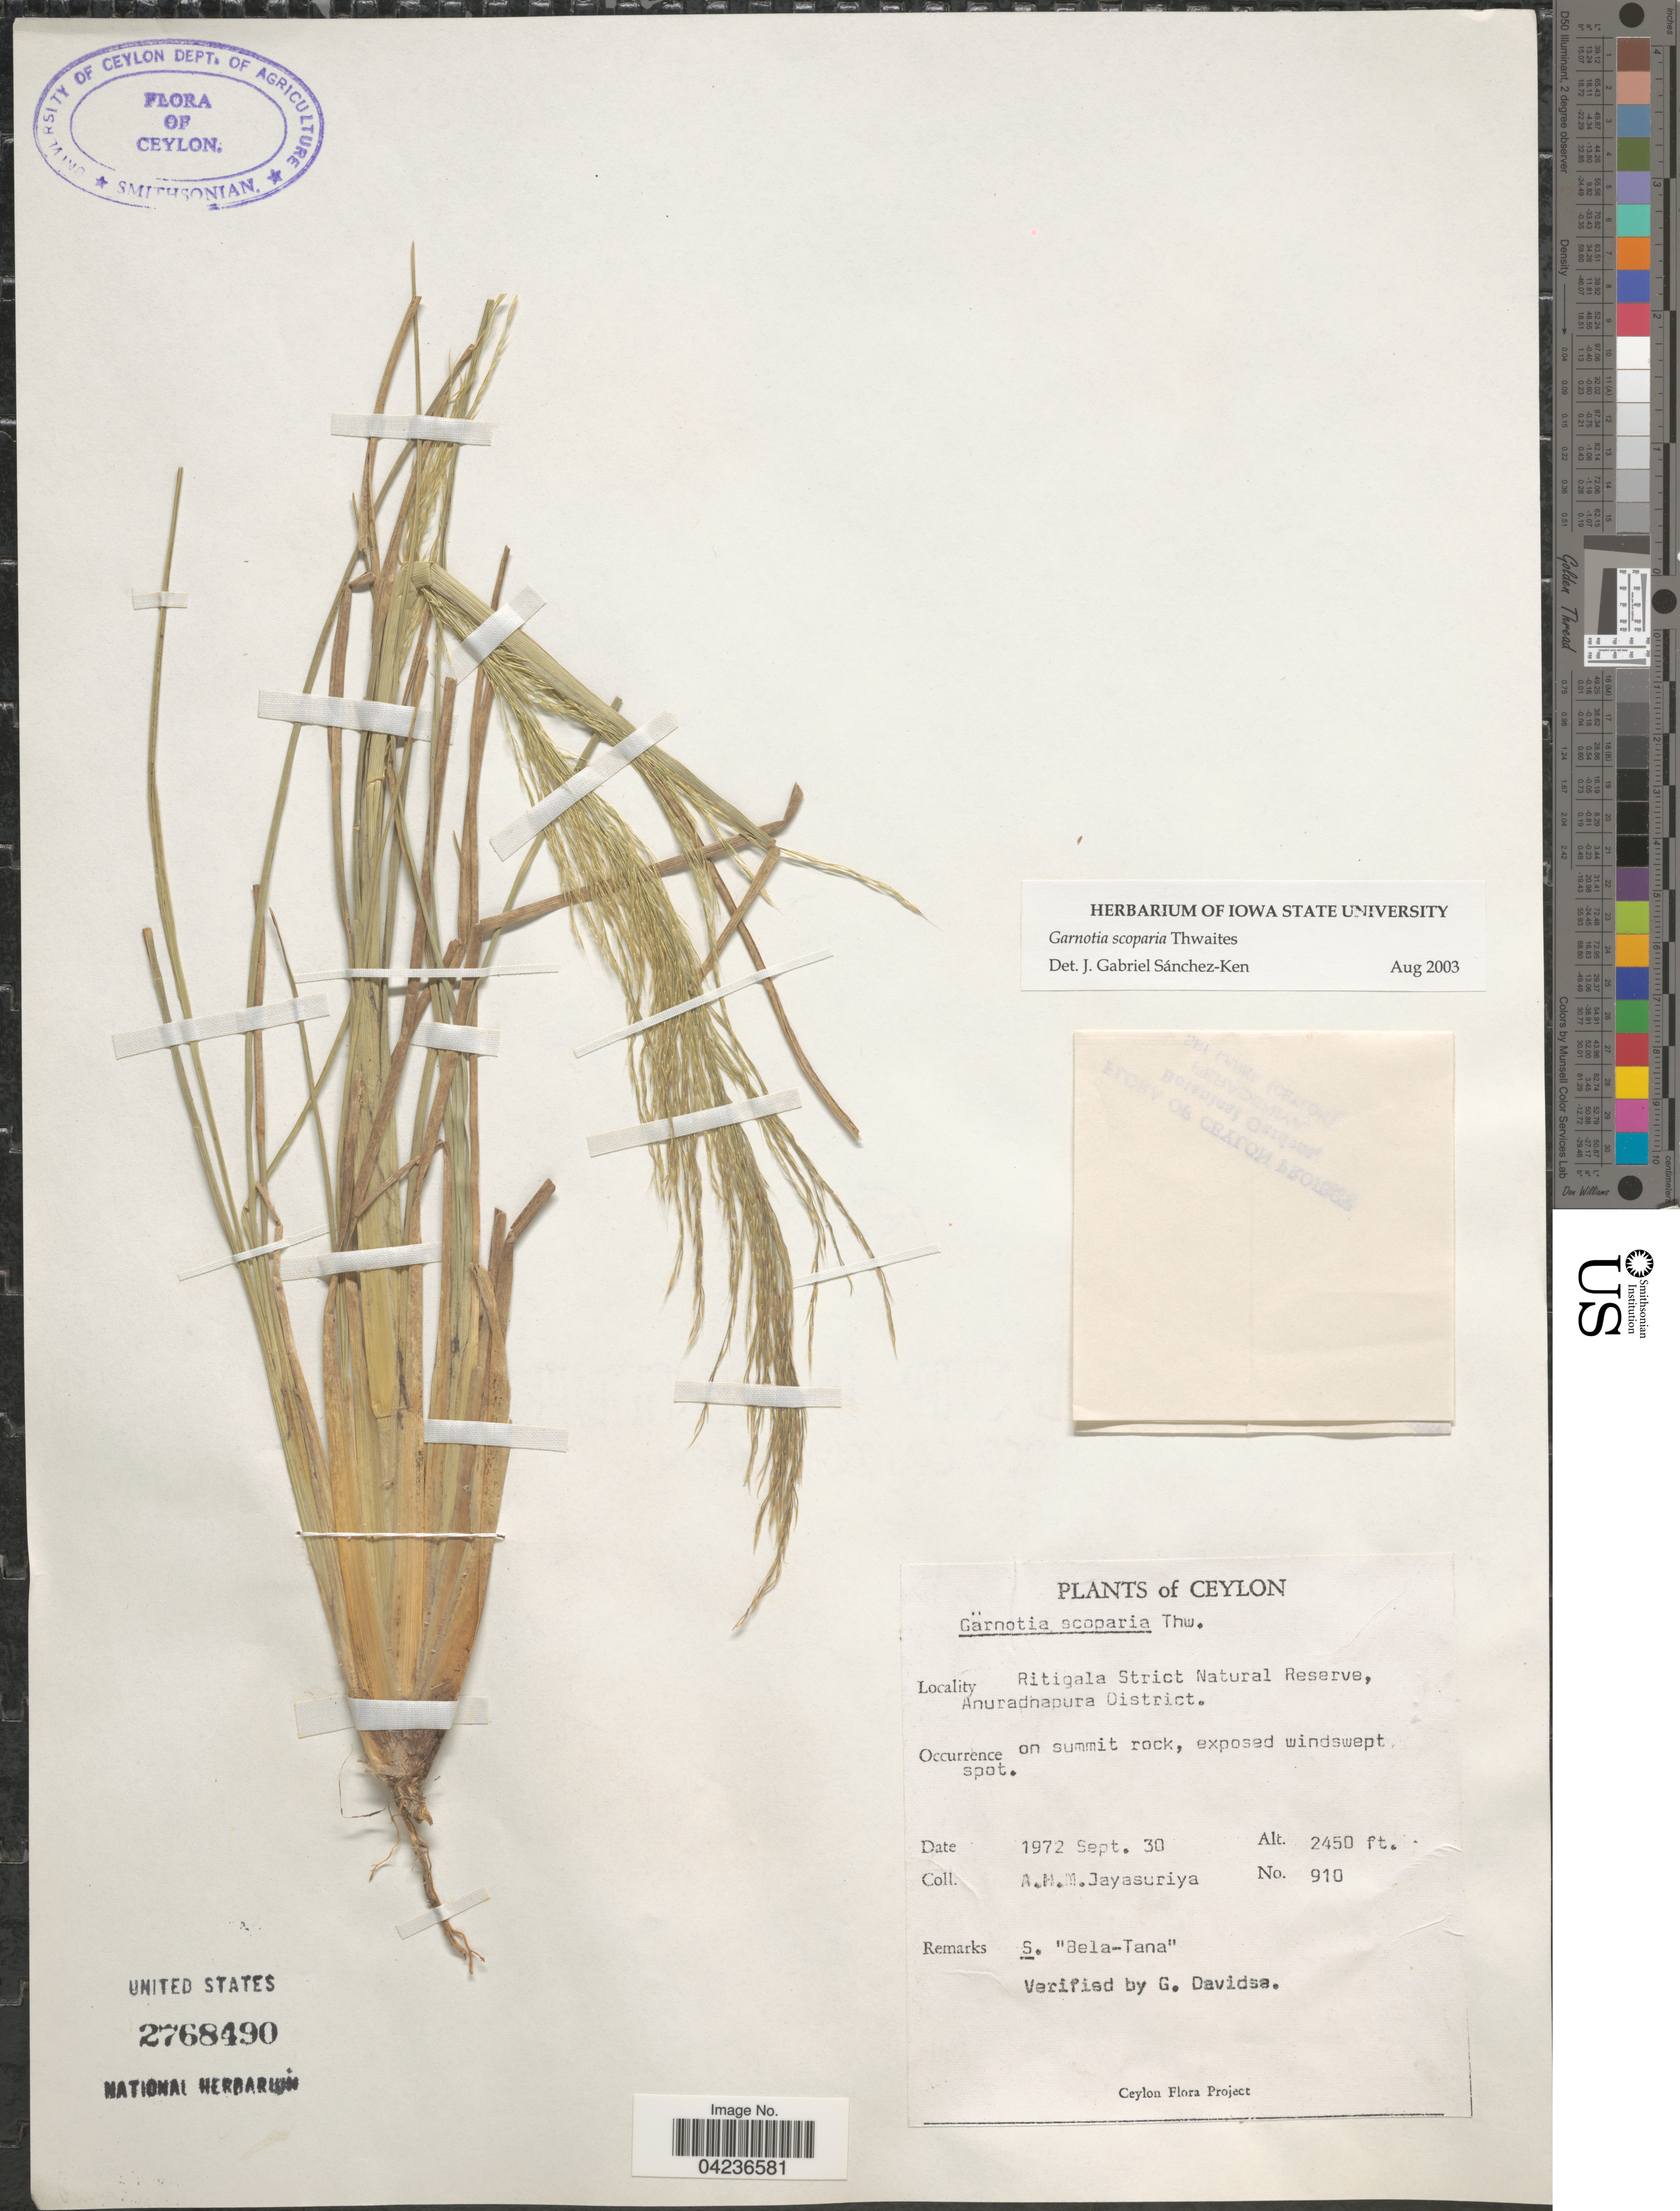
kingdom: Plantae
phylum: Tracheophyta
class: Liliopsida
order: Poales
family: Poaceae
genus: Garnotia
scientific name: Garnotia scoparia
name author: Thwaites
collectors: A. H. Jayasuriya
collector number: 910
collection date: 1972-09-30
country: Sri Lanka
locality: Ceylon. Ritigala Strict Natural Reserve, Anuradhapura District.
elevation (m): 747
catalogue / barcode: US 2768490